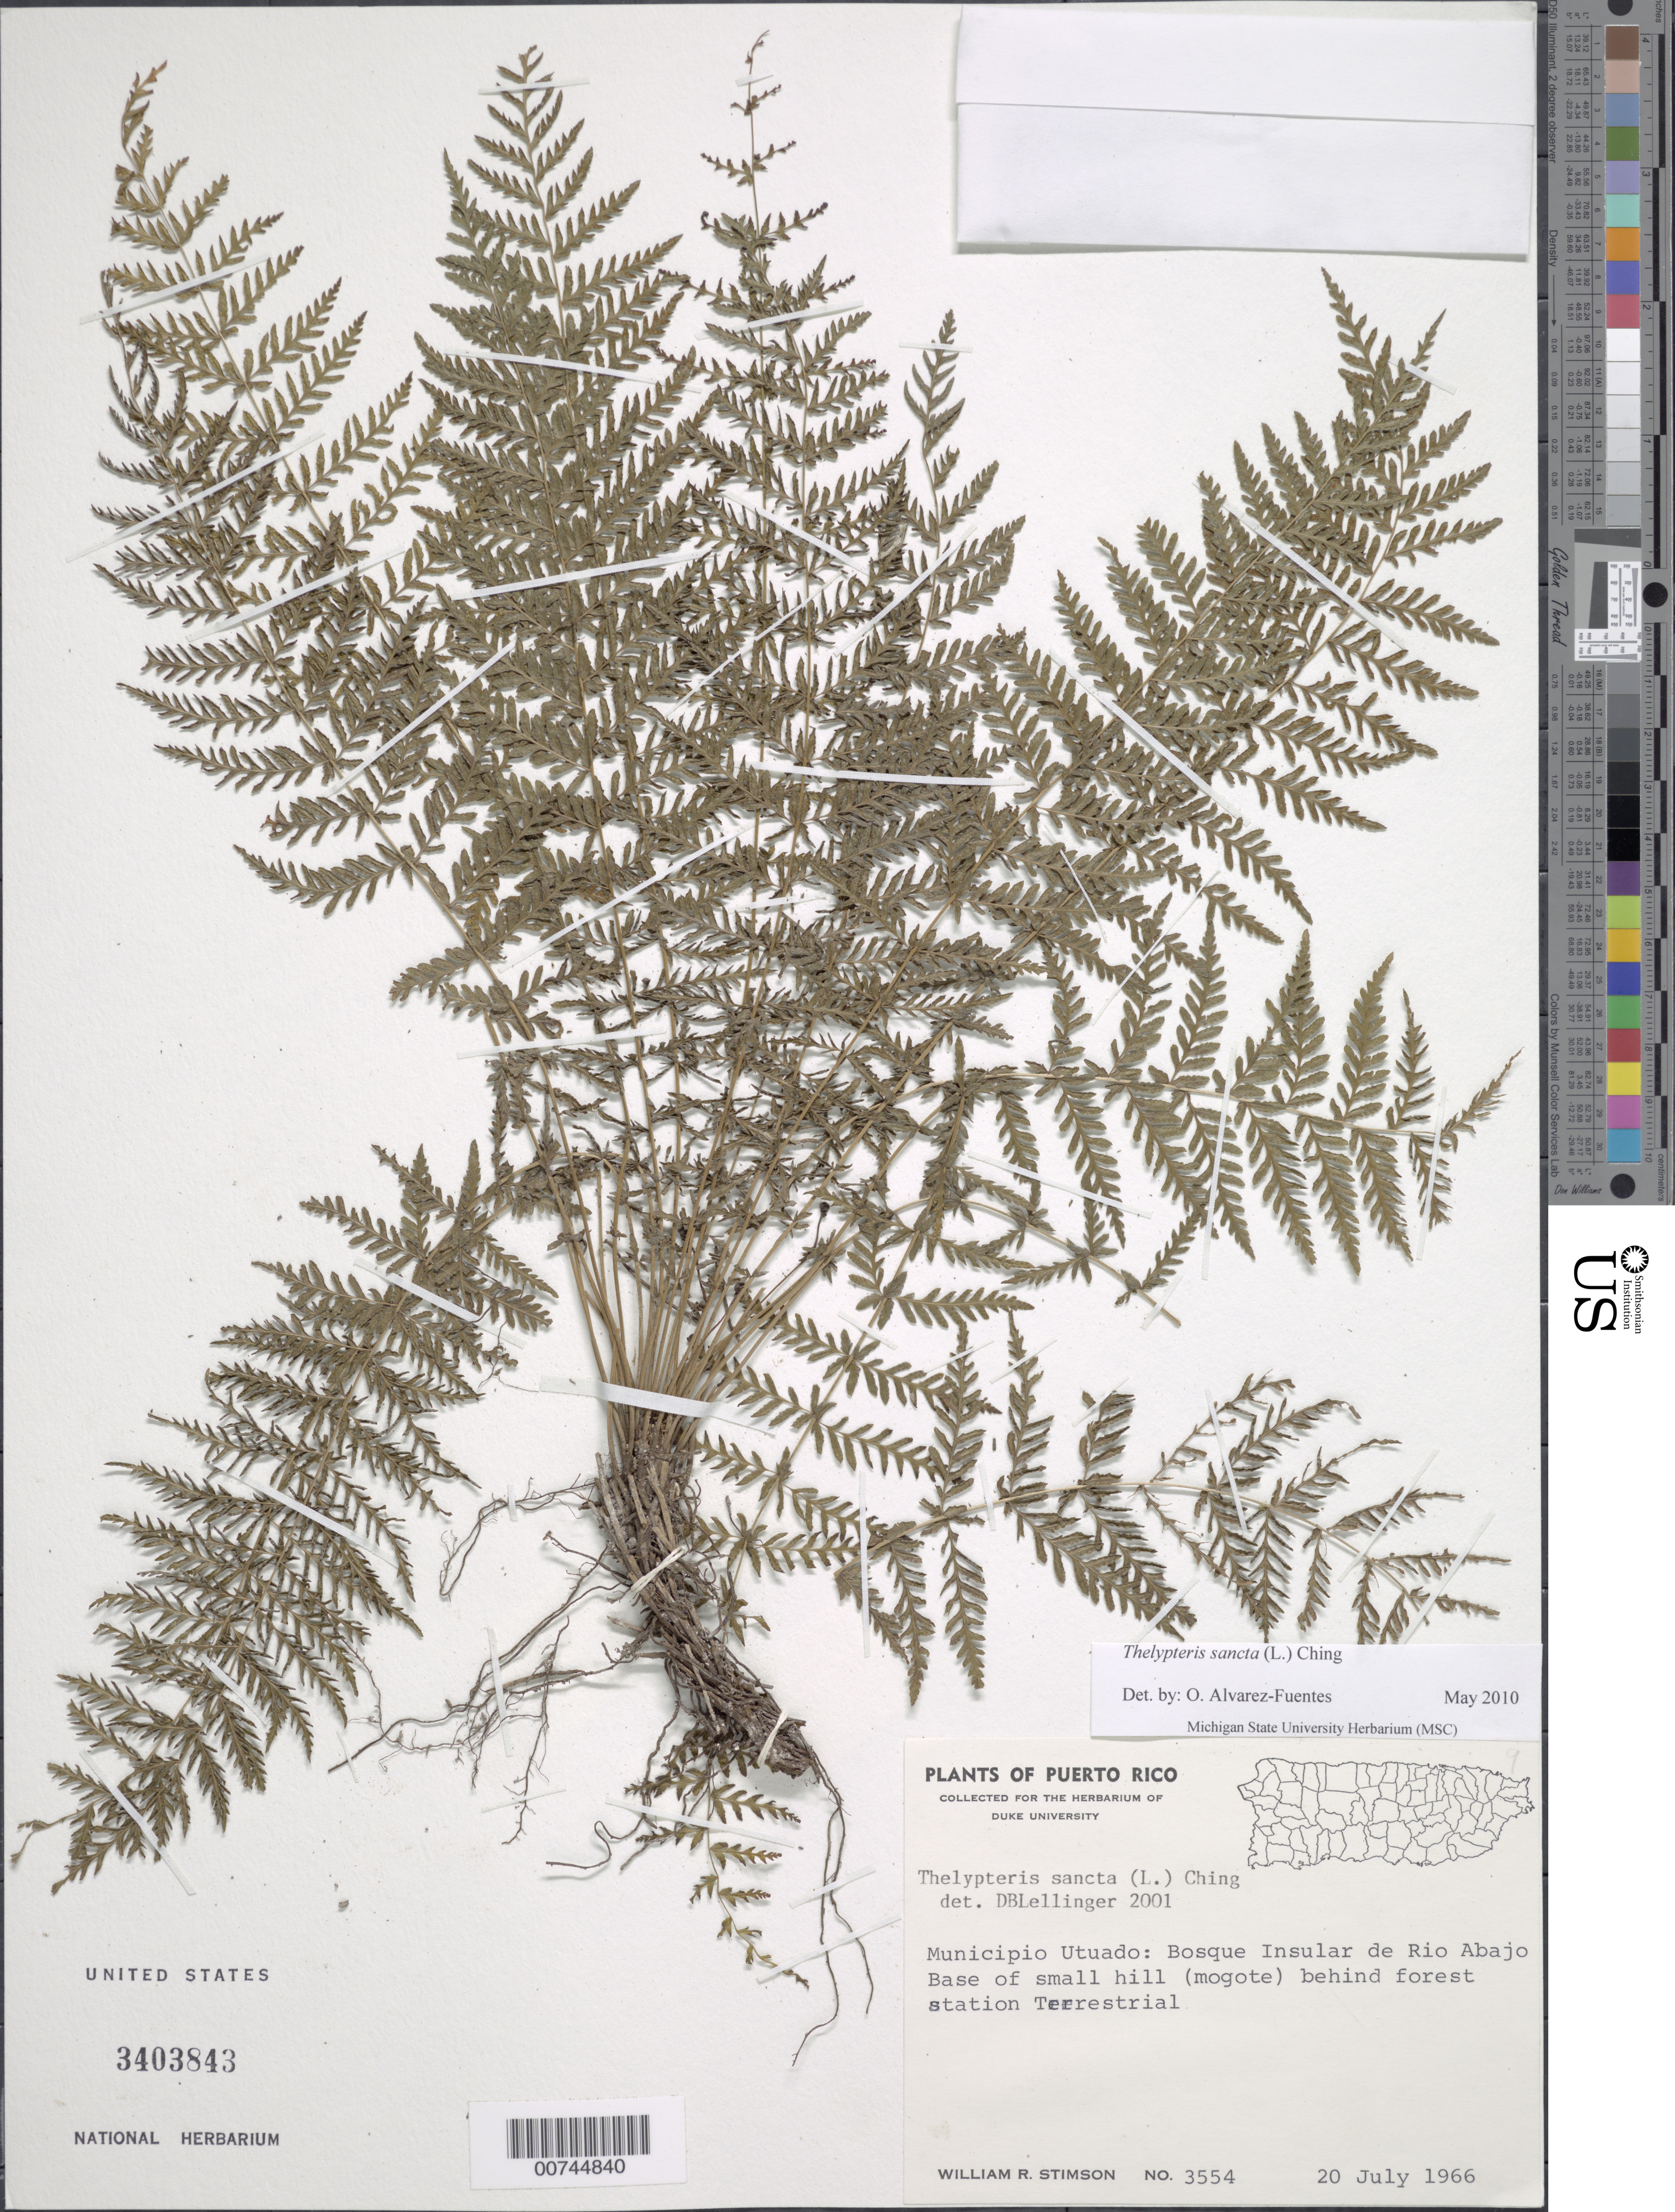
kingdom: Plantae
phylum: Tracheophyta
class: Polypodiopsida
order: Polypodiales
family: Thelypteridaceae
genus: Amauropelta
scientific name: Amauropelta sancta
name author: (L.) Pic. Serm.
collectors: W. R. Stimson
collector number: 3554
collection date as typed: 20 Jul 1966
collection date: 1966-07-20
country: Puerto Rico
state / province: Utuado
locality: Mun. Utuado: Bosque Insular de Río Abajo. Base of small hill (mogote) behind Forest Station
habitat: Terrestrial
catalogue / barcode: US 3403843